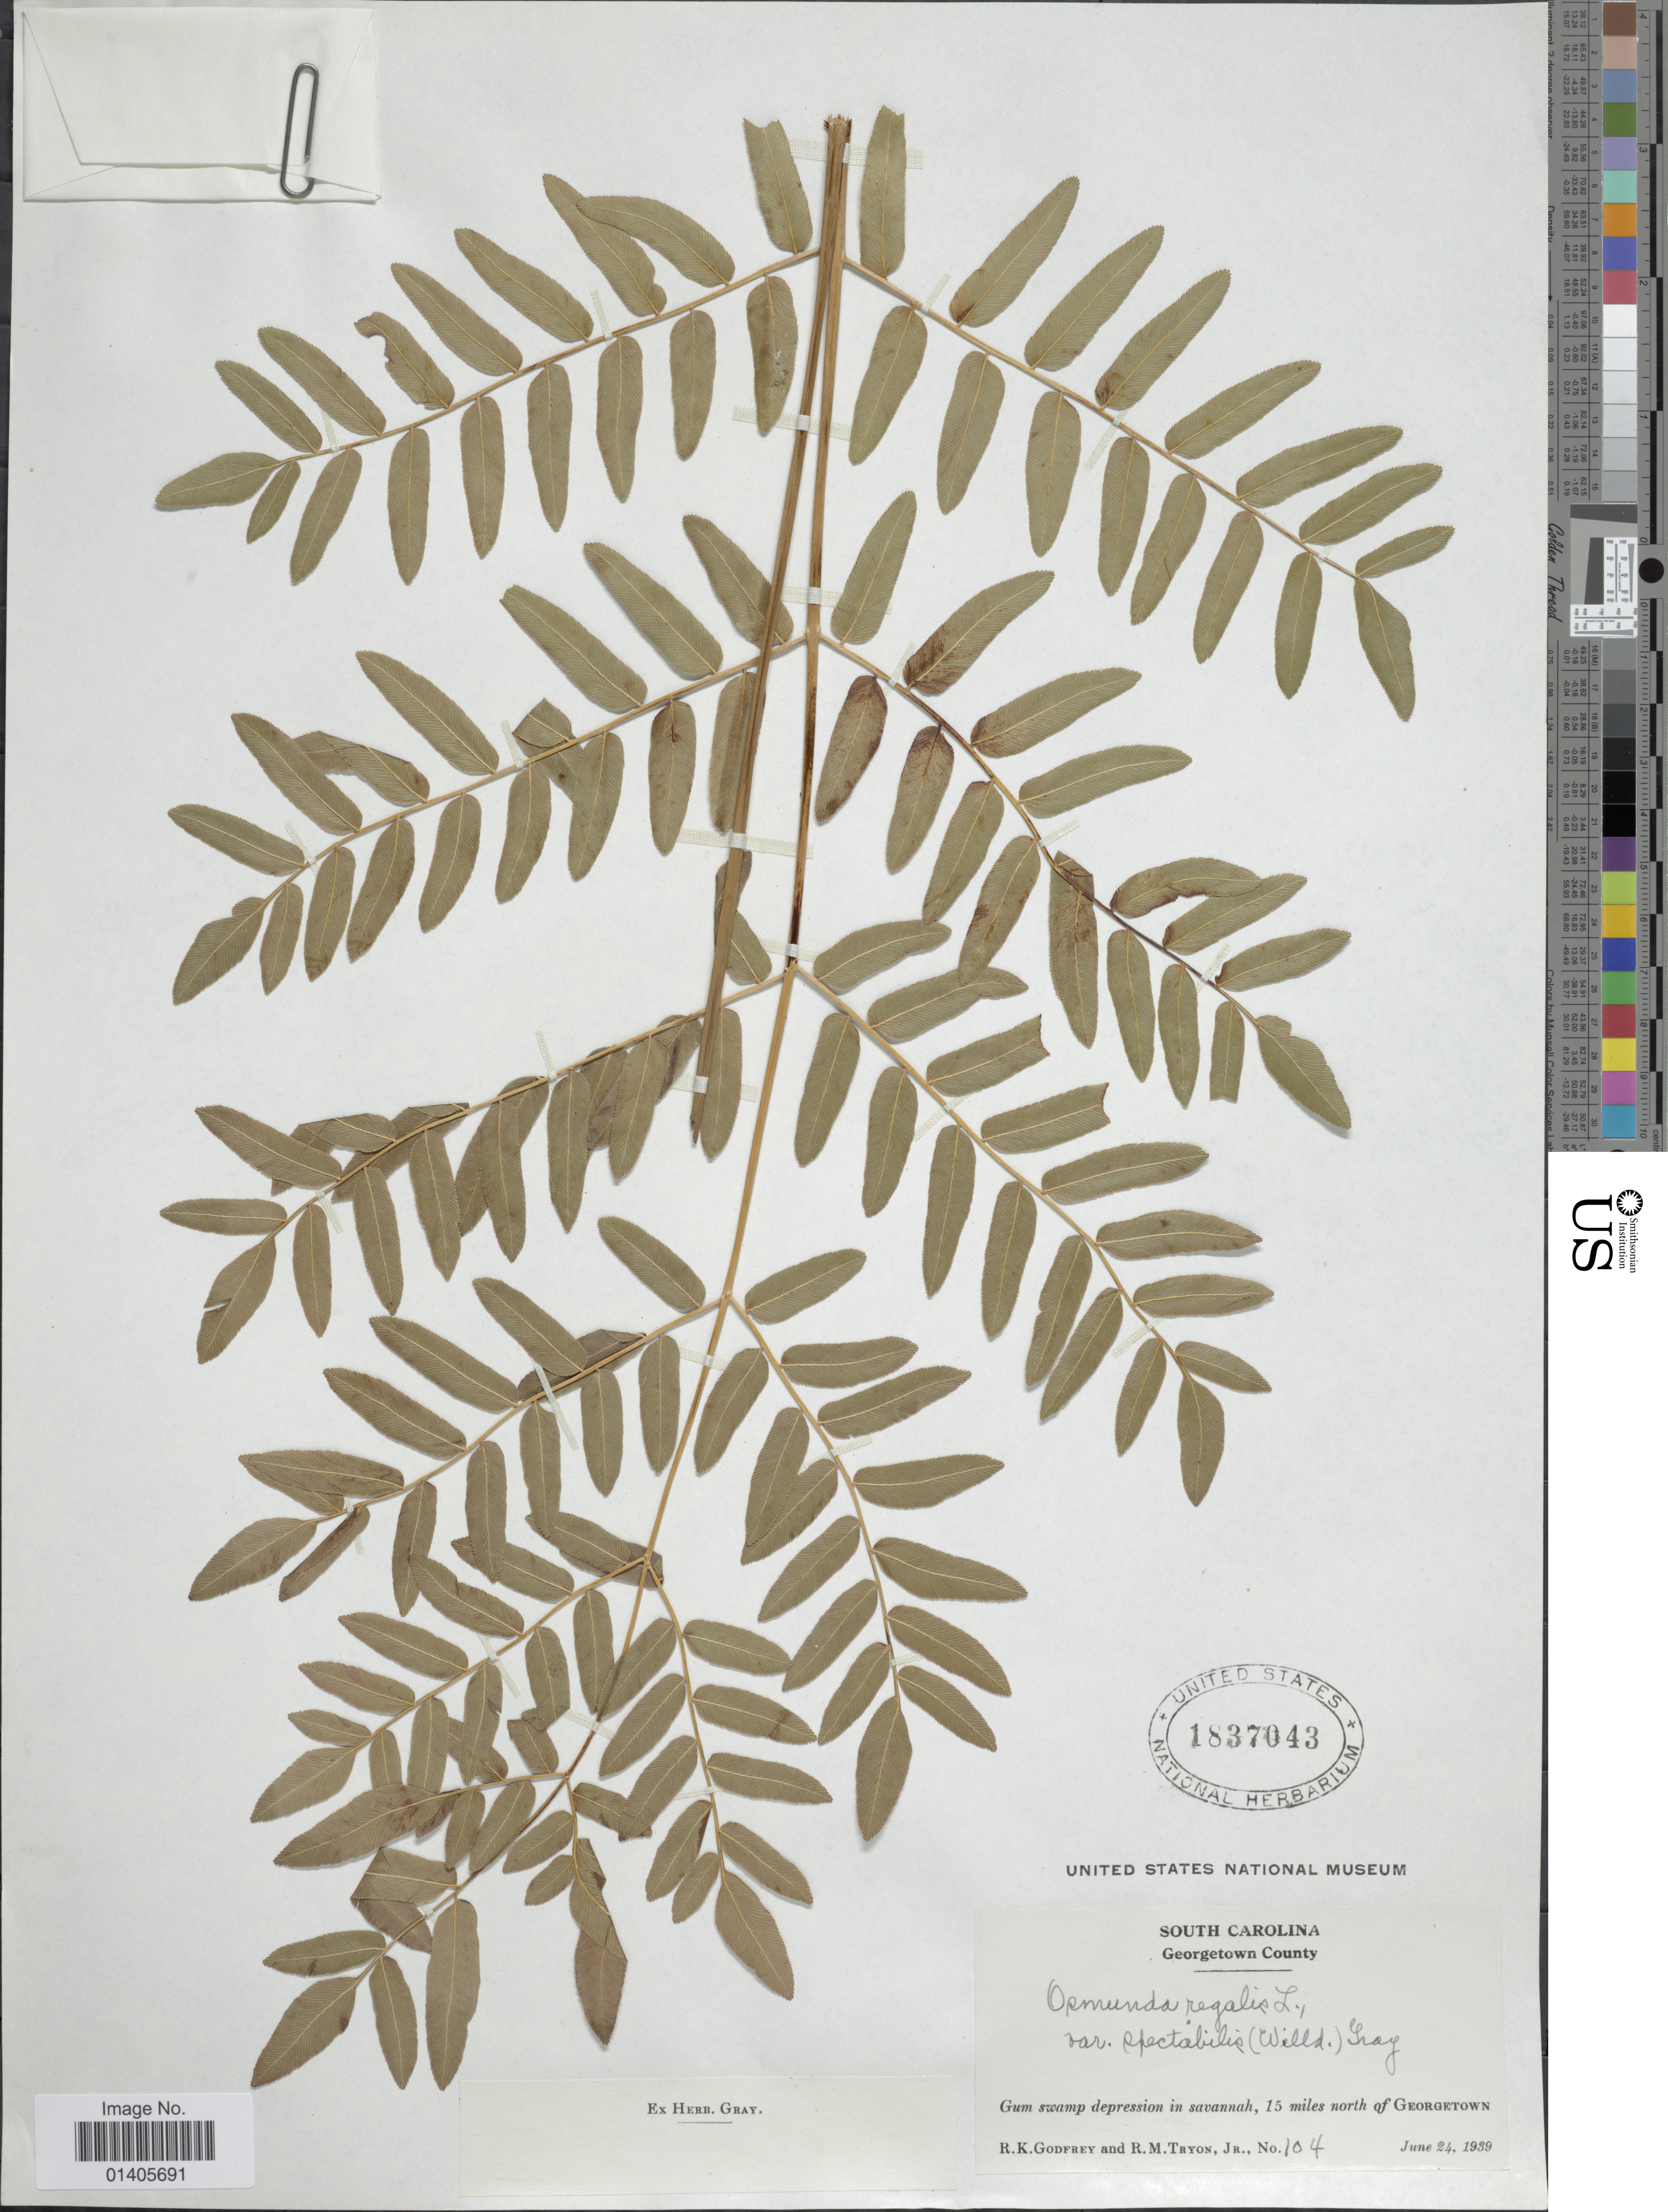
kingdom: Plantae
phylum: Tracheophyta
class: Polypodiopsida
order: Osmundales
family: Osmundaceae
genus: Osmunda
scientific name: Osmunda regalis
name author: L.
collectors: R. K. Godfrey & R. M. Tryon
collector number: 104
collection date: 1939-06-24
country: United States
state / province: South Carolina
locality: Georgetown County, Gum swamp depression in savannah, 15 miles north of Georgetown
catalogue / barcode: US 1837043